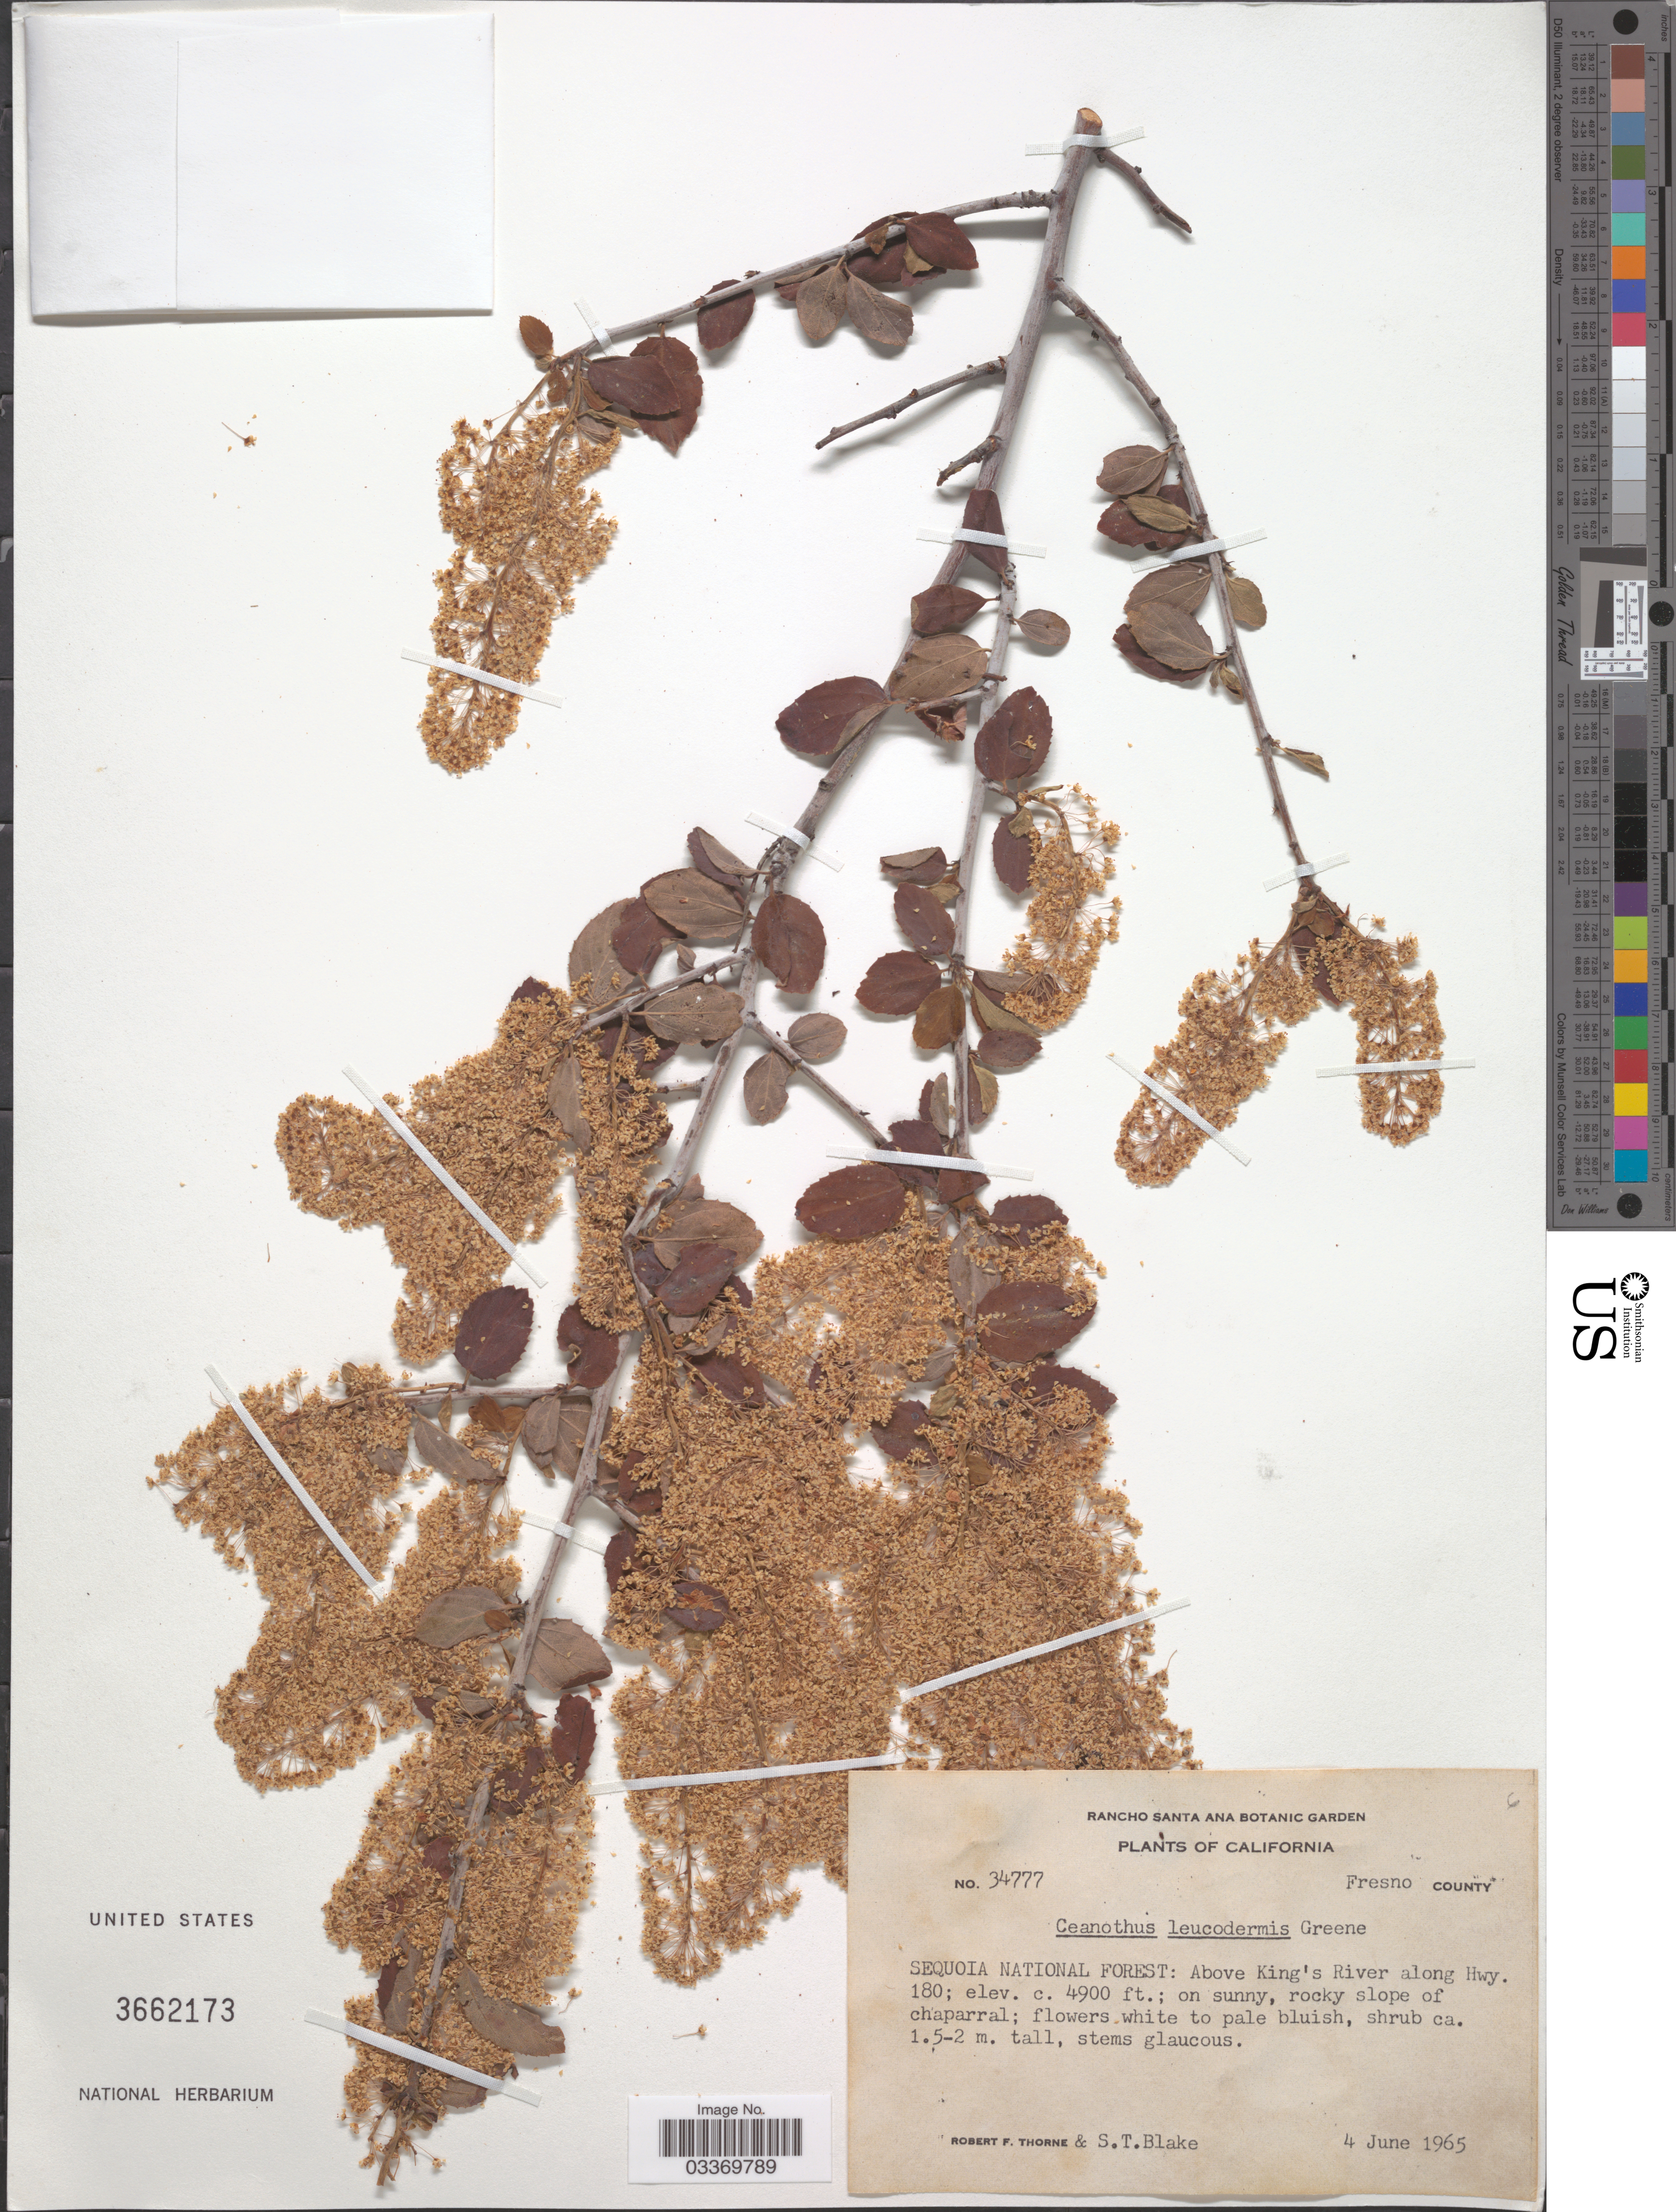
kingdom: Plantae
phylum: Tracheophyta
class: Magnoliopsida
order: Rosales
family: Rhamnaceae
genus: Ceanothus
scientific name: Ceanothus leucodermis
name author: Greene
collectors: R. F. Thorne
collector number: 34777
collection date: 1965-06-04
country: United States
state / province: California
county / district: Fresno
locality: Fresno County. Sequoia National Forest: Above King's River along Hwy. 180.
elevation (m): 1494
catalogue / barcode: US 3662173